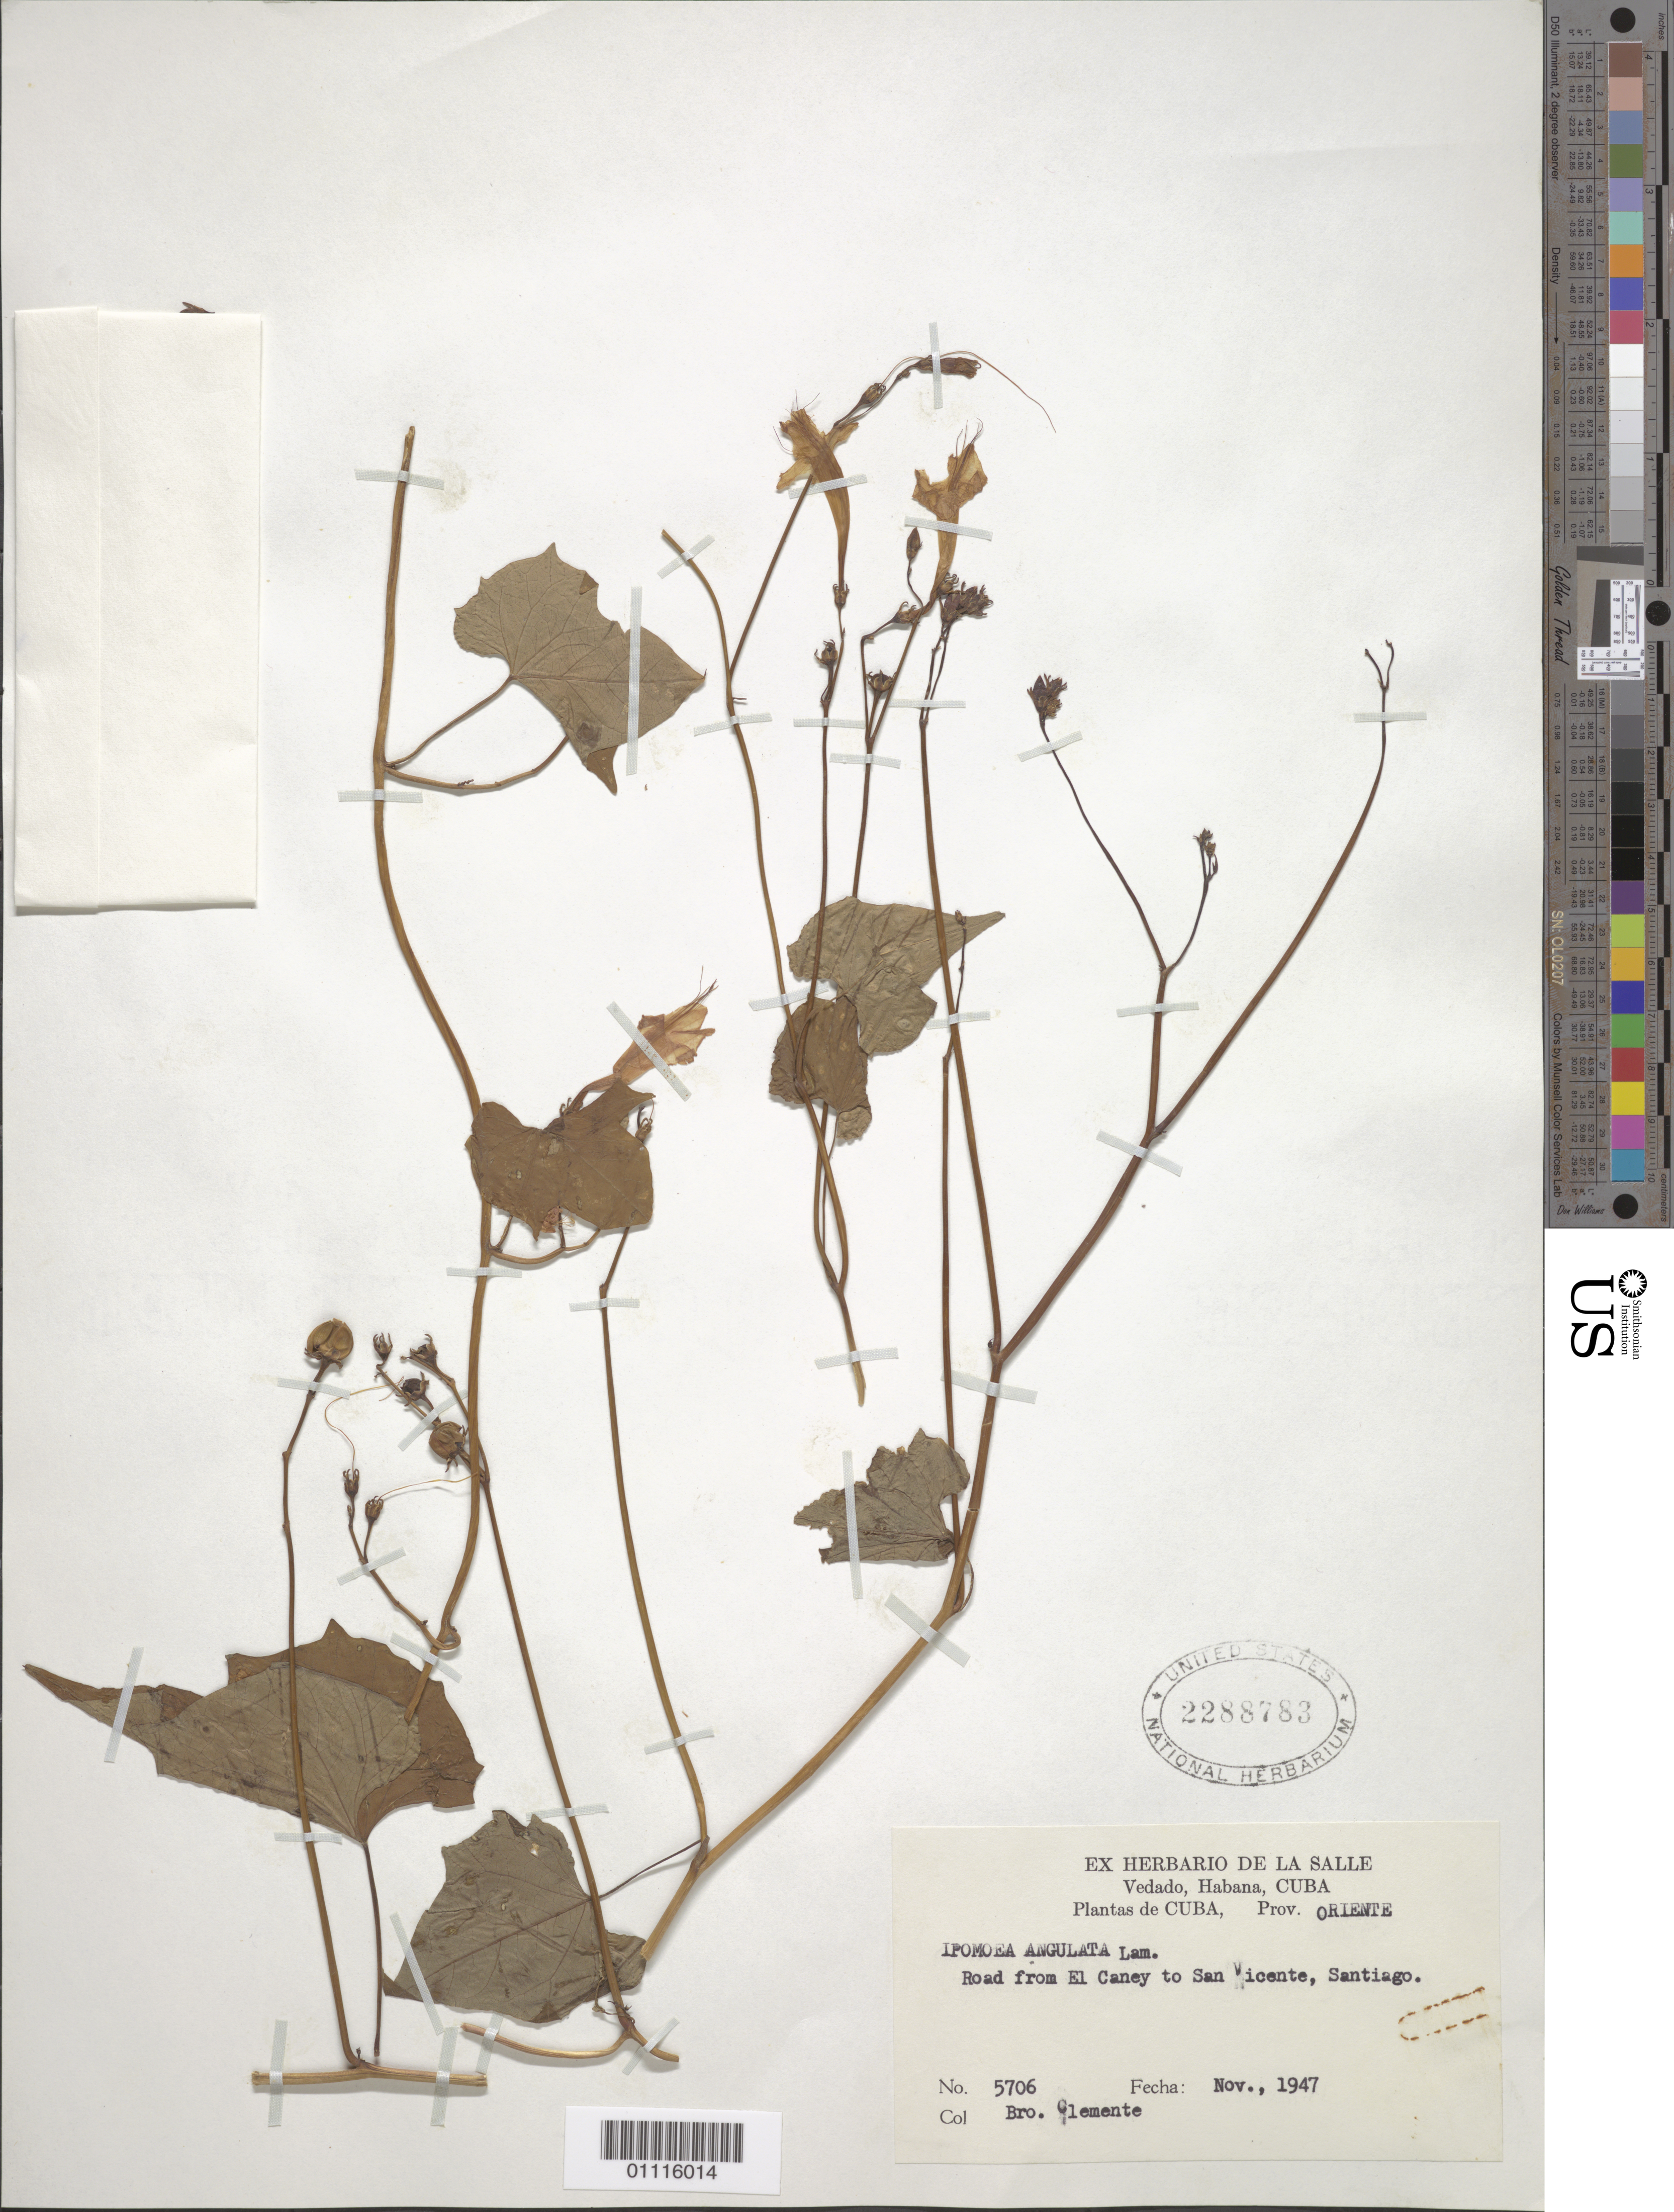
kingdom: Plantae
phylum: Tracheophyta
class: Magnoliopsida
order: Solanales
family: Convolvulaceae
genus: Ipomoea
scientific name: Ipomoea hederifolia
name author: L.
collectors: Bro. Clemente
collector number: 5706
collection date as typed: Nov 1947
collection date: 1947-11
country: Cuba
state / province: Santiago de Cuba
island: Cuba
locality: Road from El Caney to San Vicente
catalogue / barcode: US 2288783